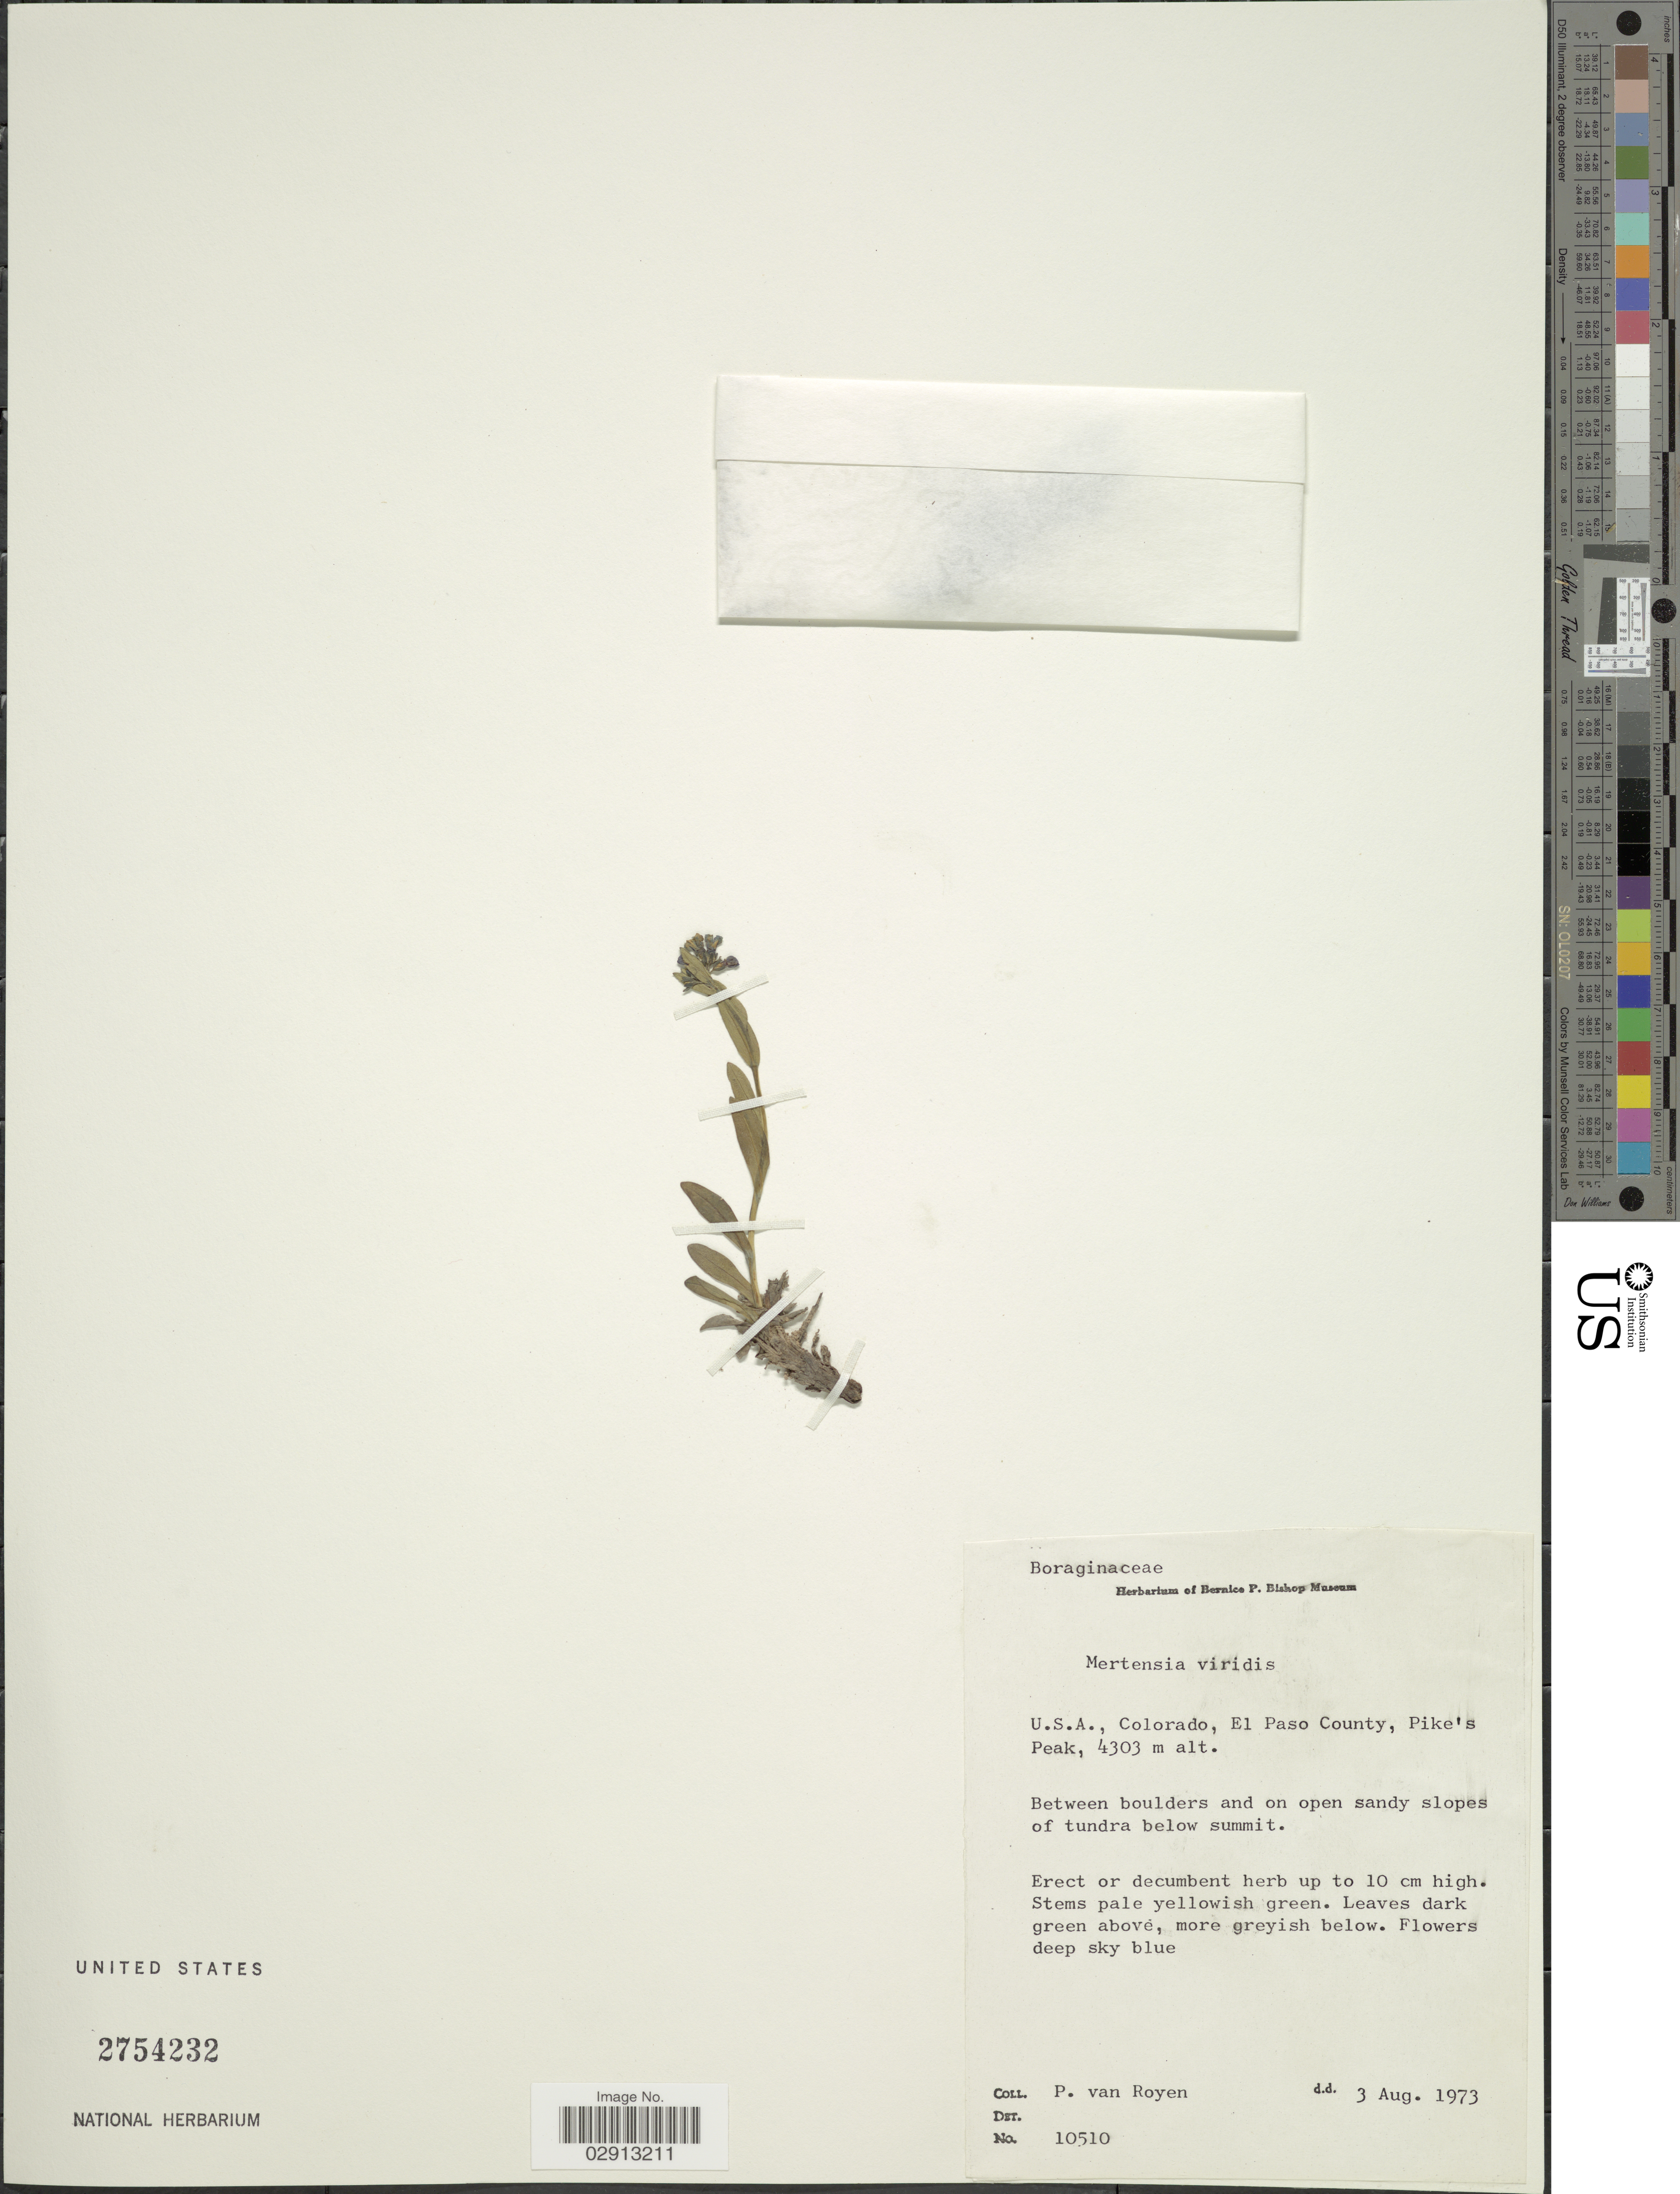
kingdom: Plantae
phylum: Tracheophyta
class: Magnoliopsida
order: Boraginales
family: Boraginaceae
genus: Mertensia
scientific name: Mertensia viridis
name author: (A. Nelson) A. Nelson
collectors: P. van Royen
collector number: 10510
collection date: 1973-08-03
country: United States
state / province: Colorado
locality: El Paso County, Pike's Peak. Between boulders and an open sandy slopes of tundra below summit.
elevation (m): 4303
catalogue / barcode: US 2754232